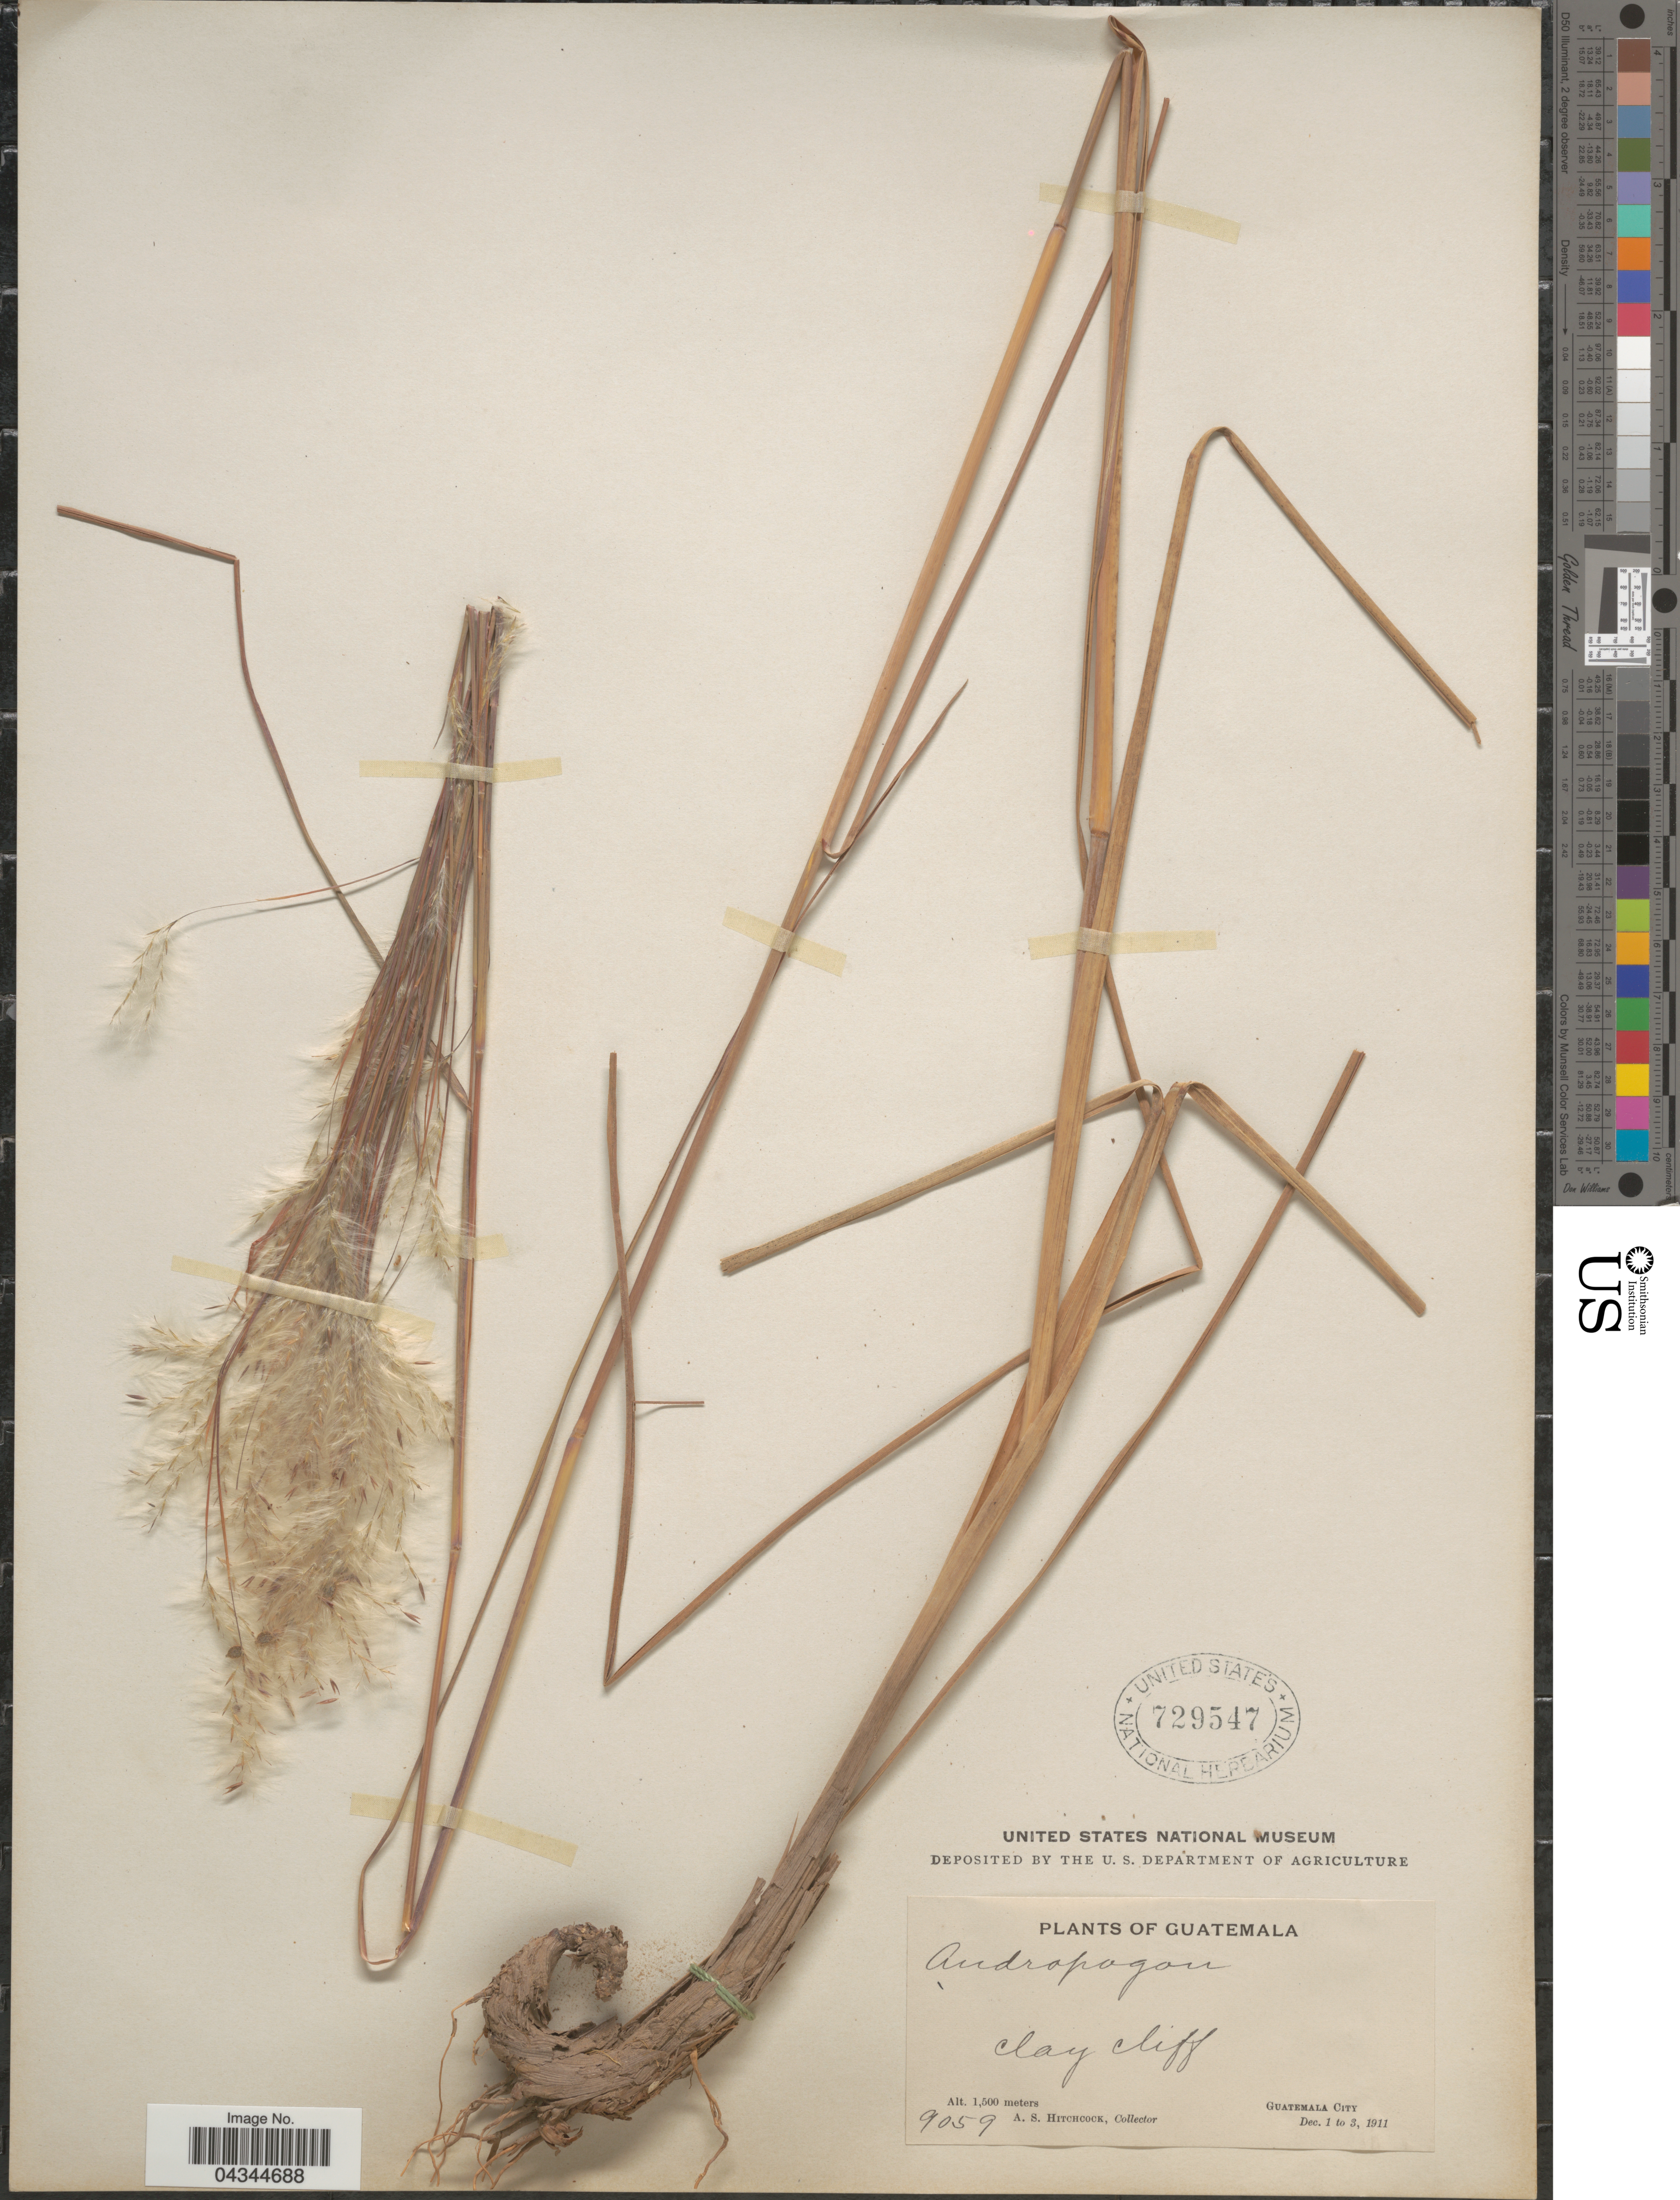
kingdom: Plantae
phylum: Tracheophyta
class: Liliopsida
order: Poales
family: Poaceae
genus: Andropogon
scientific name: Andropogon bicornis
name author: L.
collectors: A. S. Hitchcock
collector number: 9059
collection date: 1911-12-01/1911-12-03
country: Guatemala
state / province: Guatemala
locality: Guatemala City.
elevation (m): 1500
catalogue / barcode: US 729547